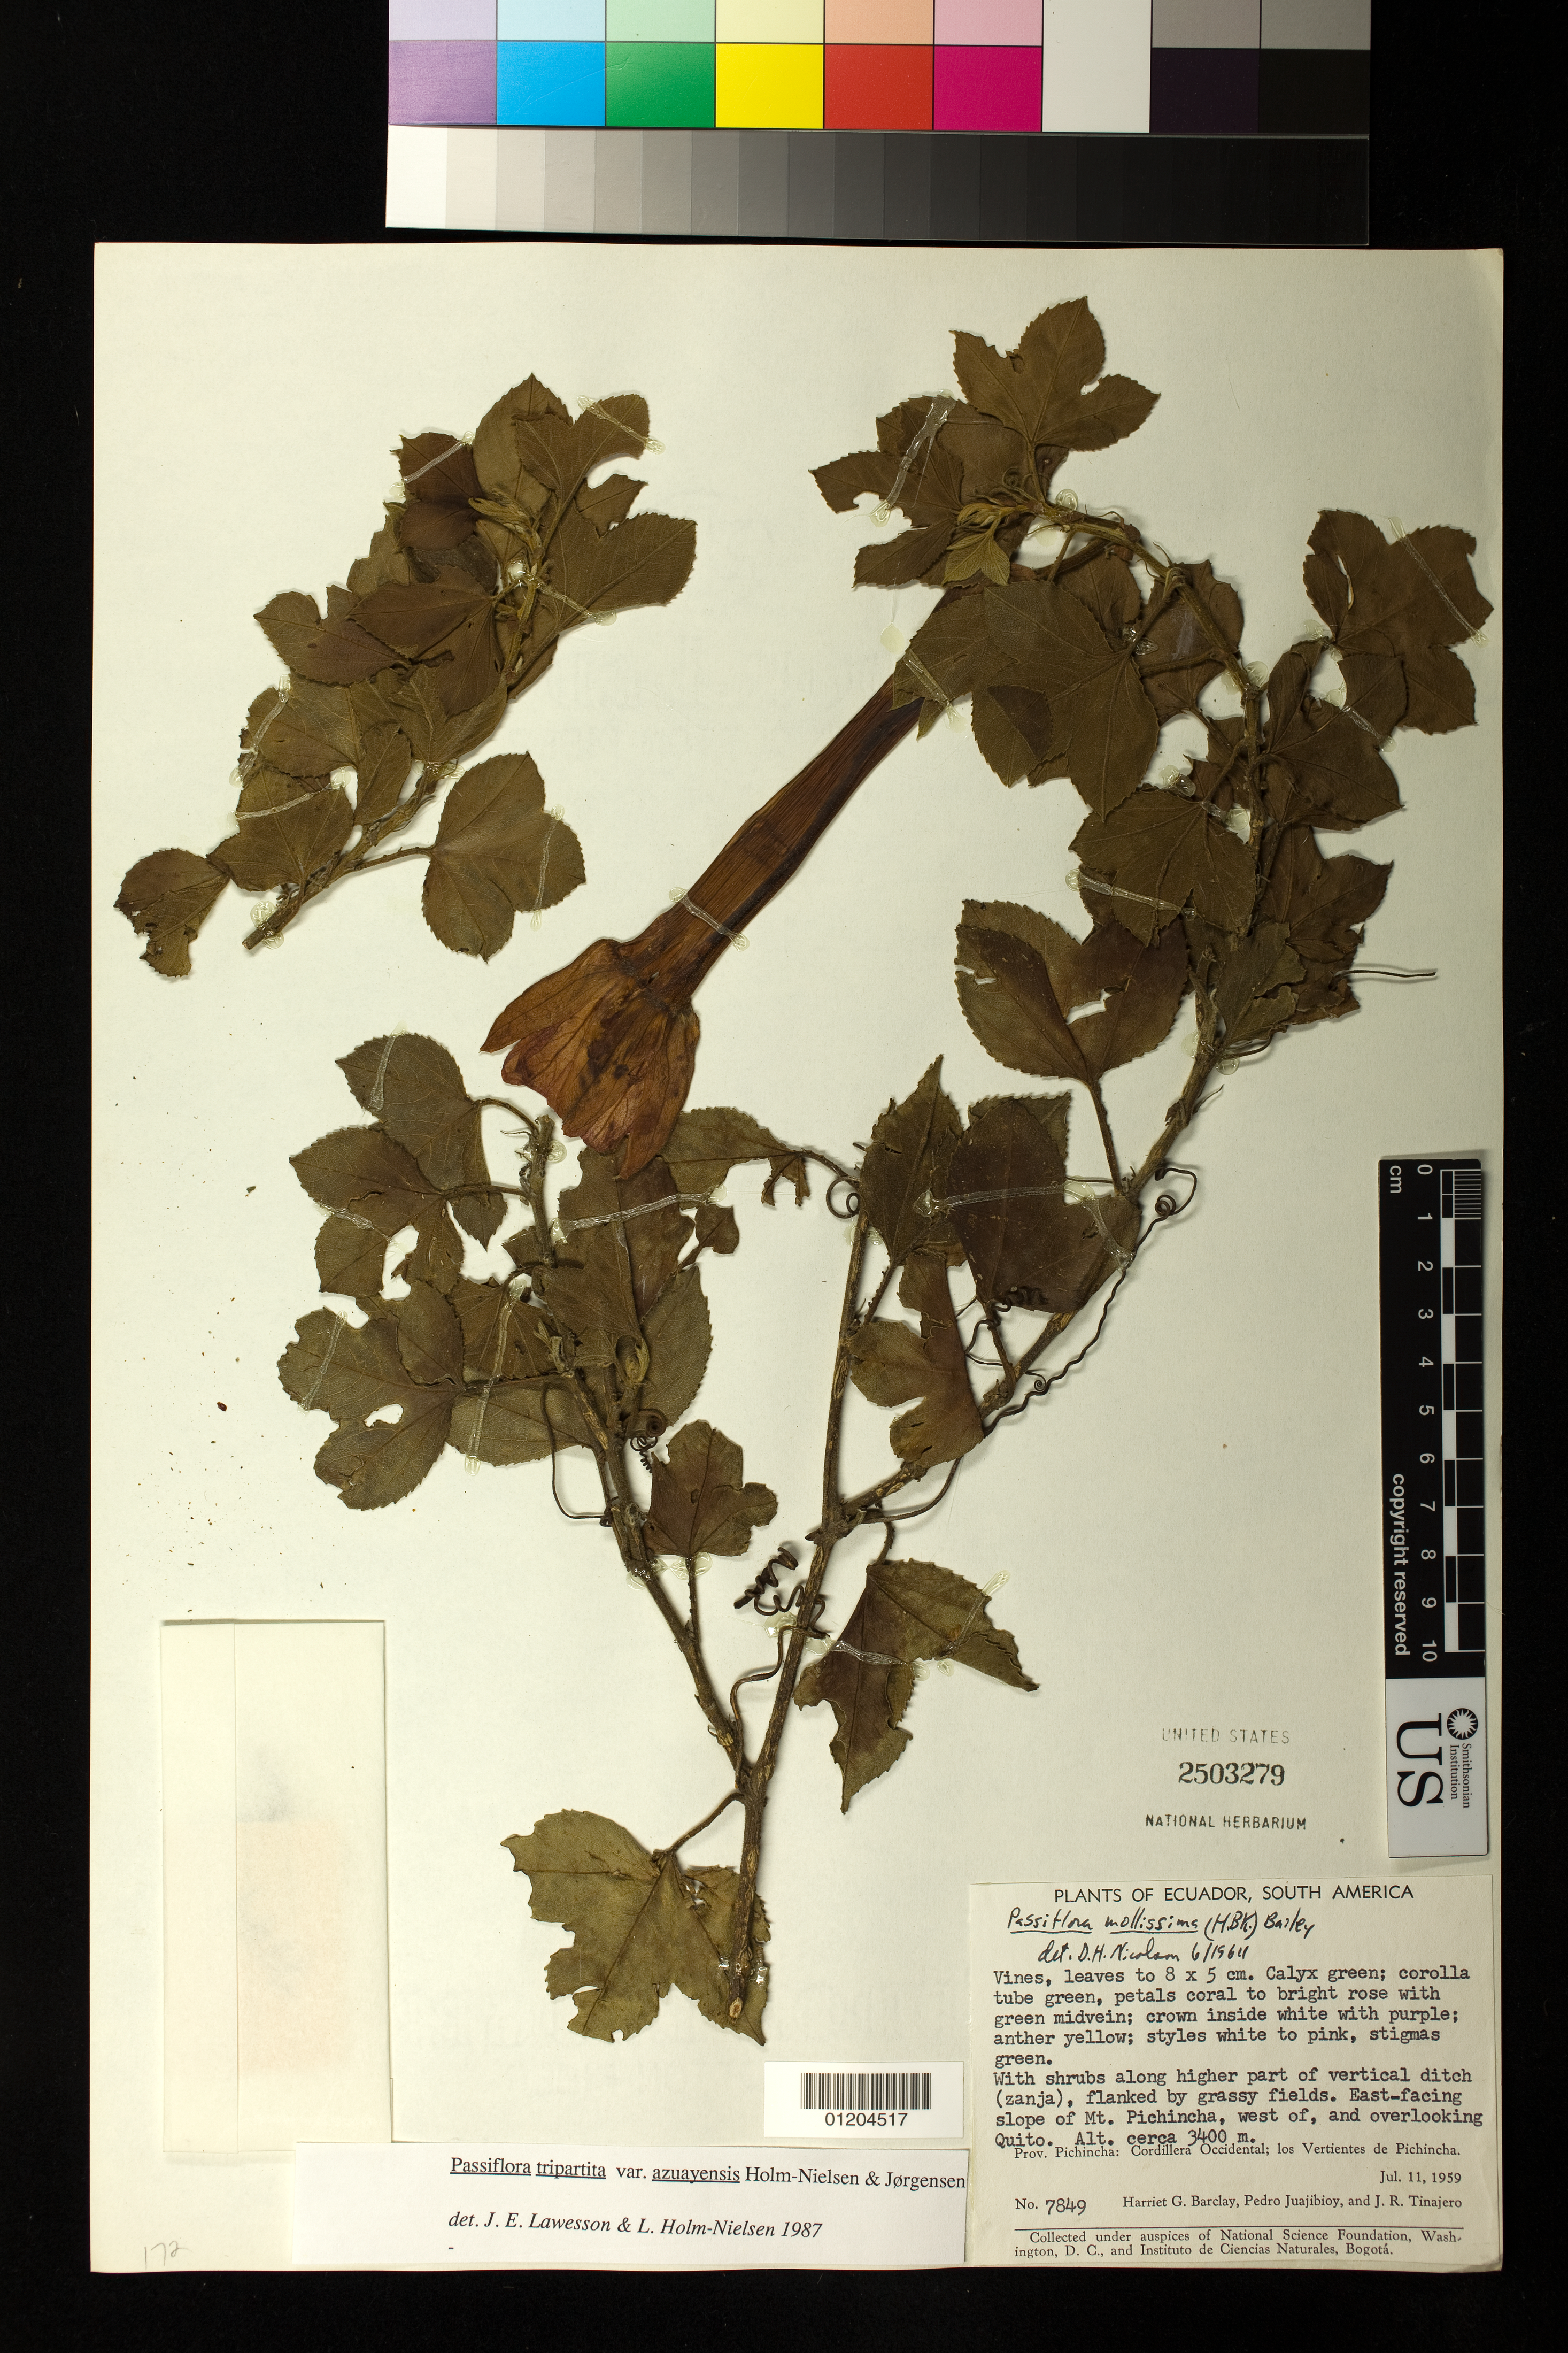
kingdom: Plantae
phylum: Tracheophyta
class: Magnoliopsida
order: Malpighiales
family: Passifloraceae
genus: Passiflora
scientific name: Passiflora tripartita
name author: (Juss.) Poir.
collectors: H. G. Barclay, P. Juajibioy & J. Tinajero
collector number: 7849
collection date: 1959-07-11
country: Ecuador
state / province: Pichincha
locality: East-facing slope of Mt. Pichincha, west of and overlooking Quito. Cordillera Occidental; los Vertientes de Pichincha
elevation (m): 3400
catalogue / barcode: US 2503279